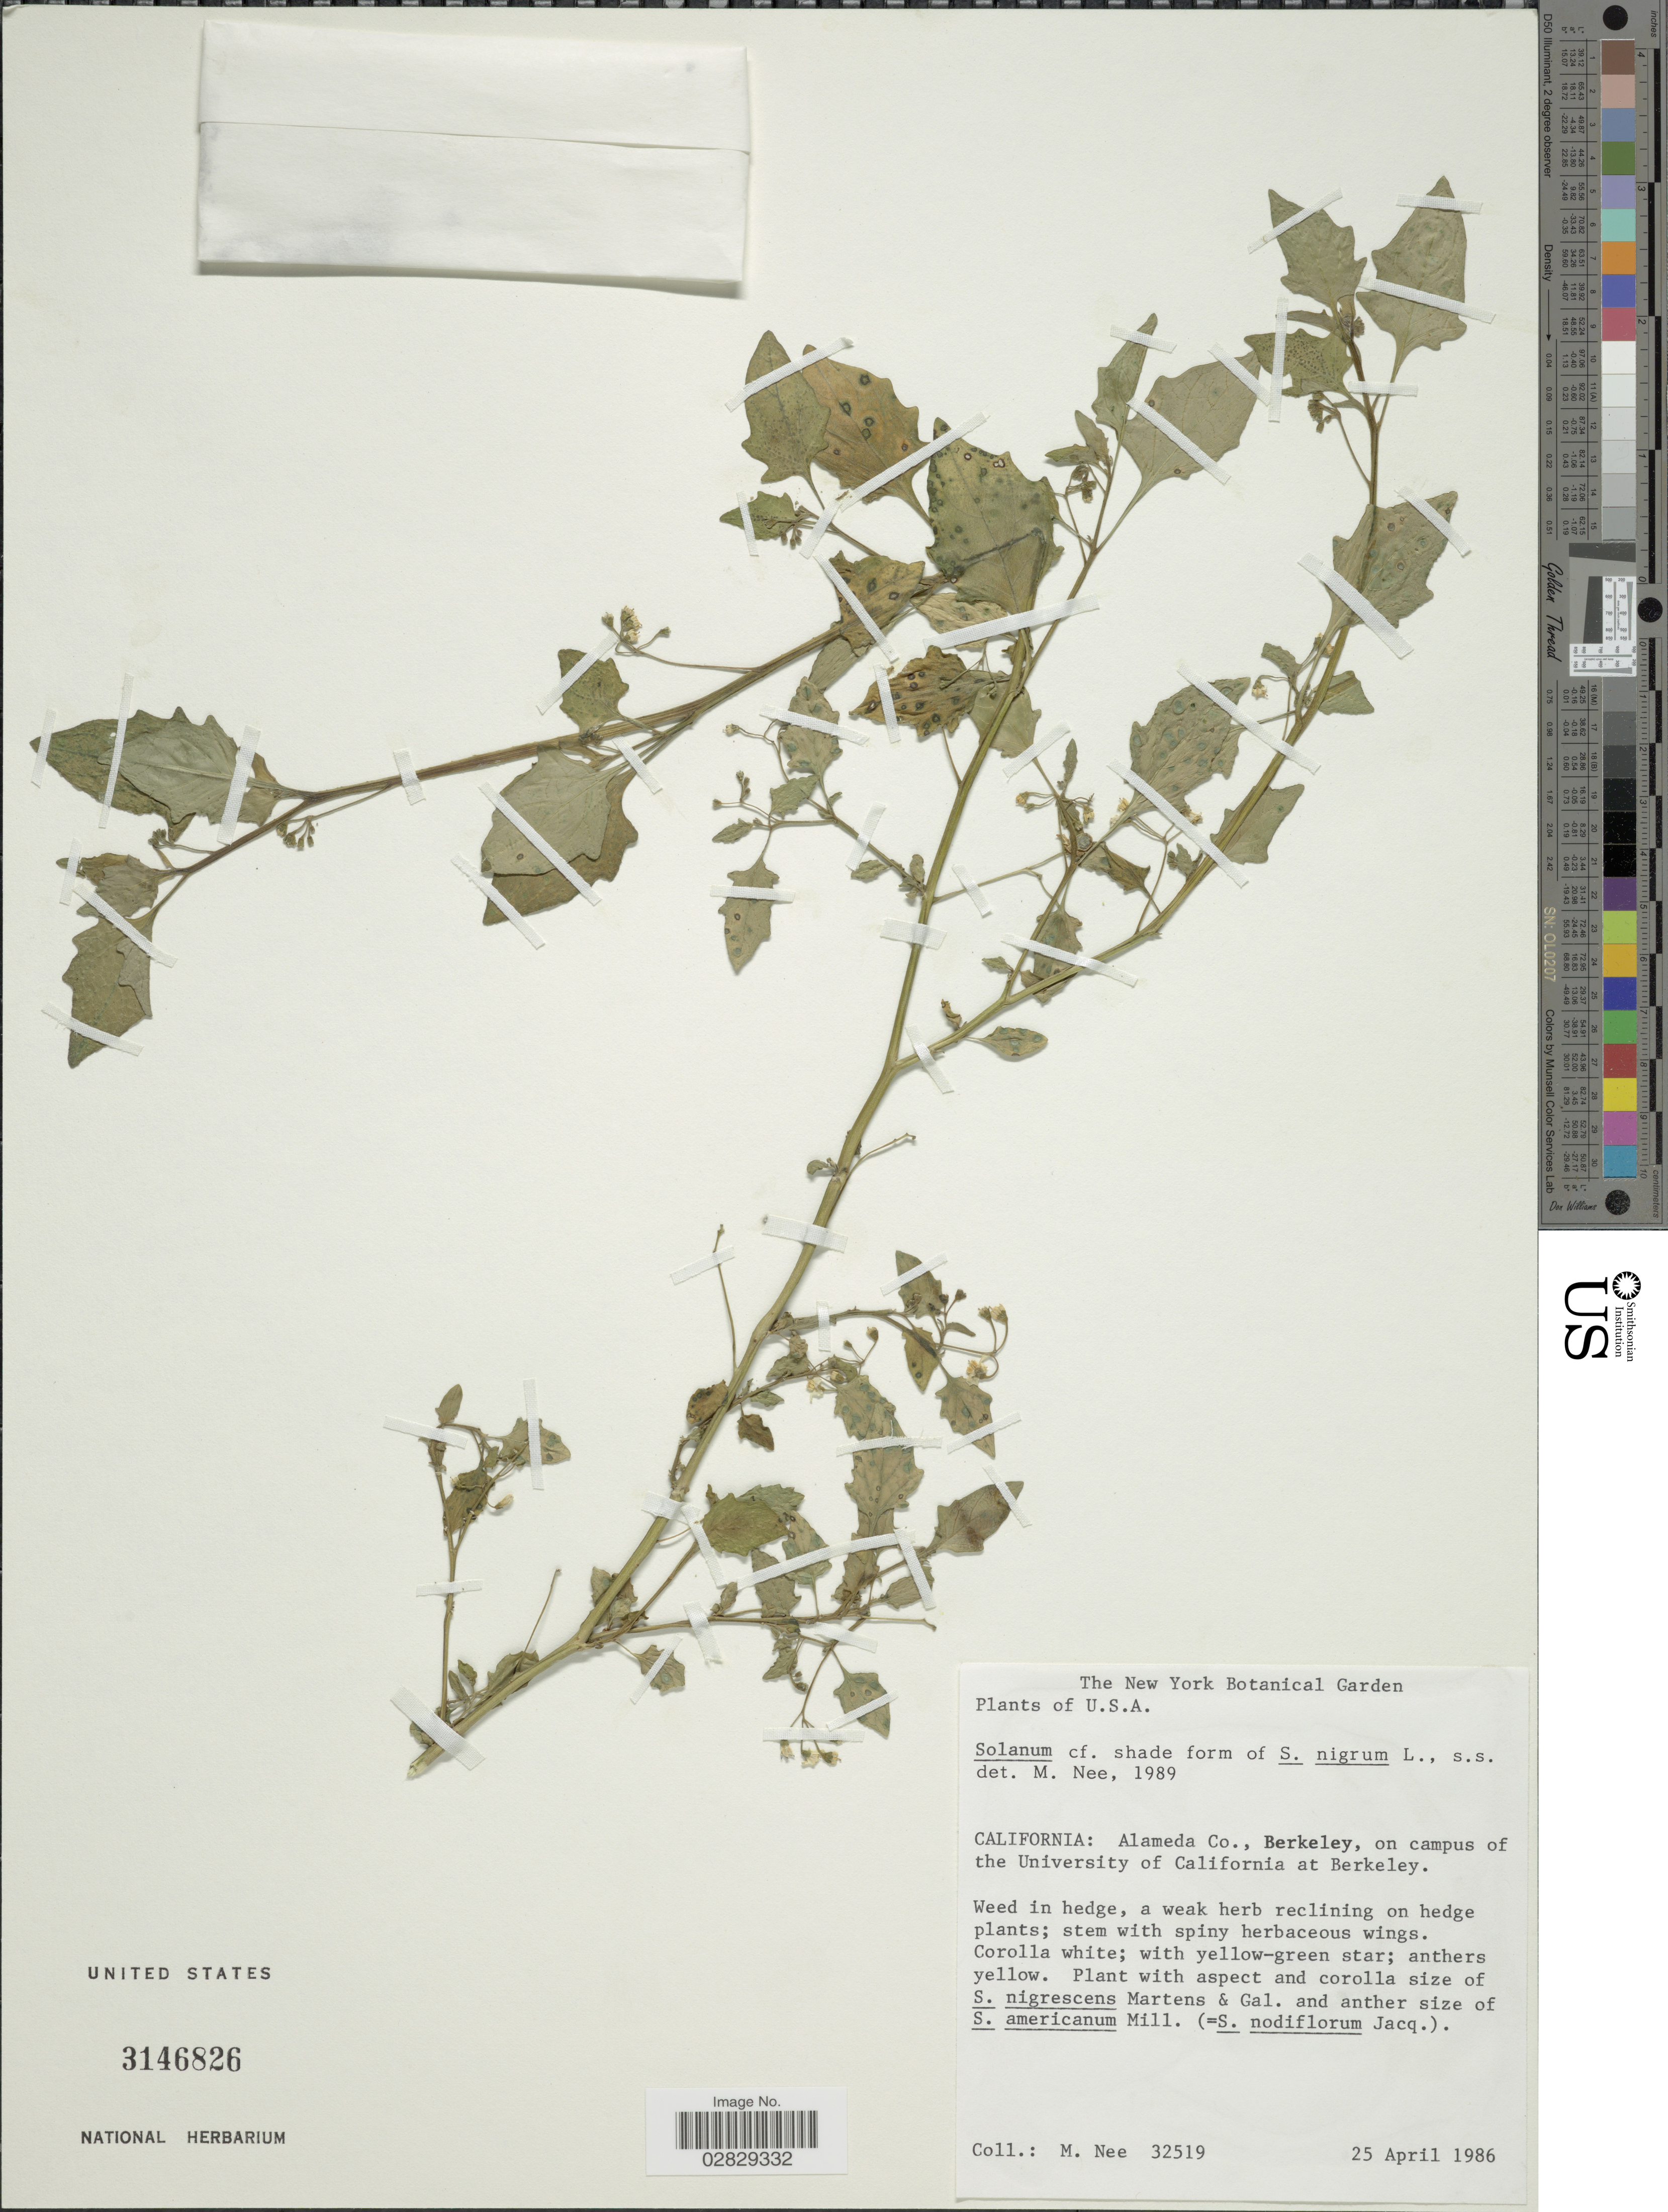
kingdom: Plantae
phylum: Tracheophyta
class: Magnoliopsida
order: Solanales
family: Solanaceae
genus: Solanum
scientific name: Solanum sp.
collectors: M. Nee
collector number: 32519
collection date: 1986-04-25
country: United States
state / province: California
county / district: Alameda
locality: Alameda Co., Berkeley, on campus of the University of California at Berkeley.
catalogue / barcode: US 3146826